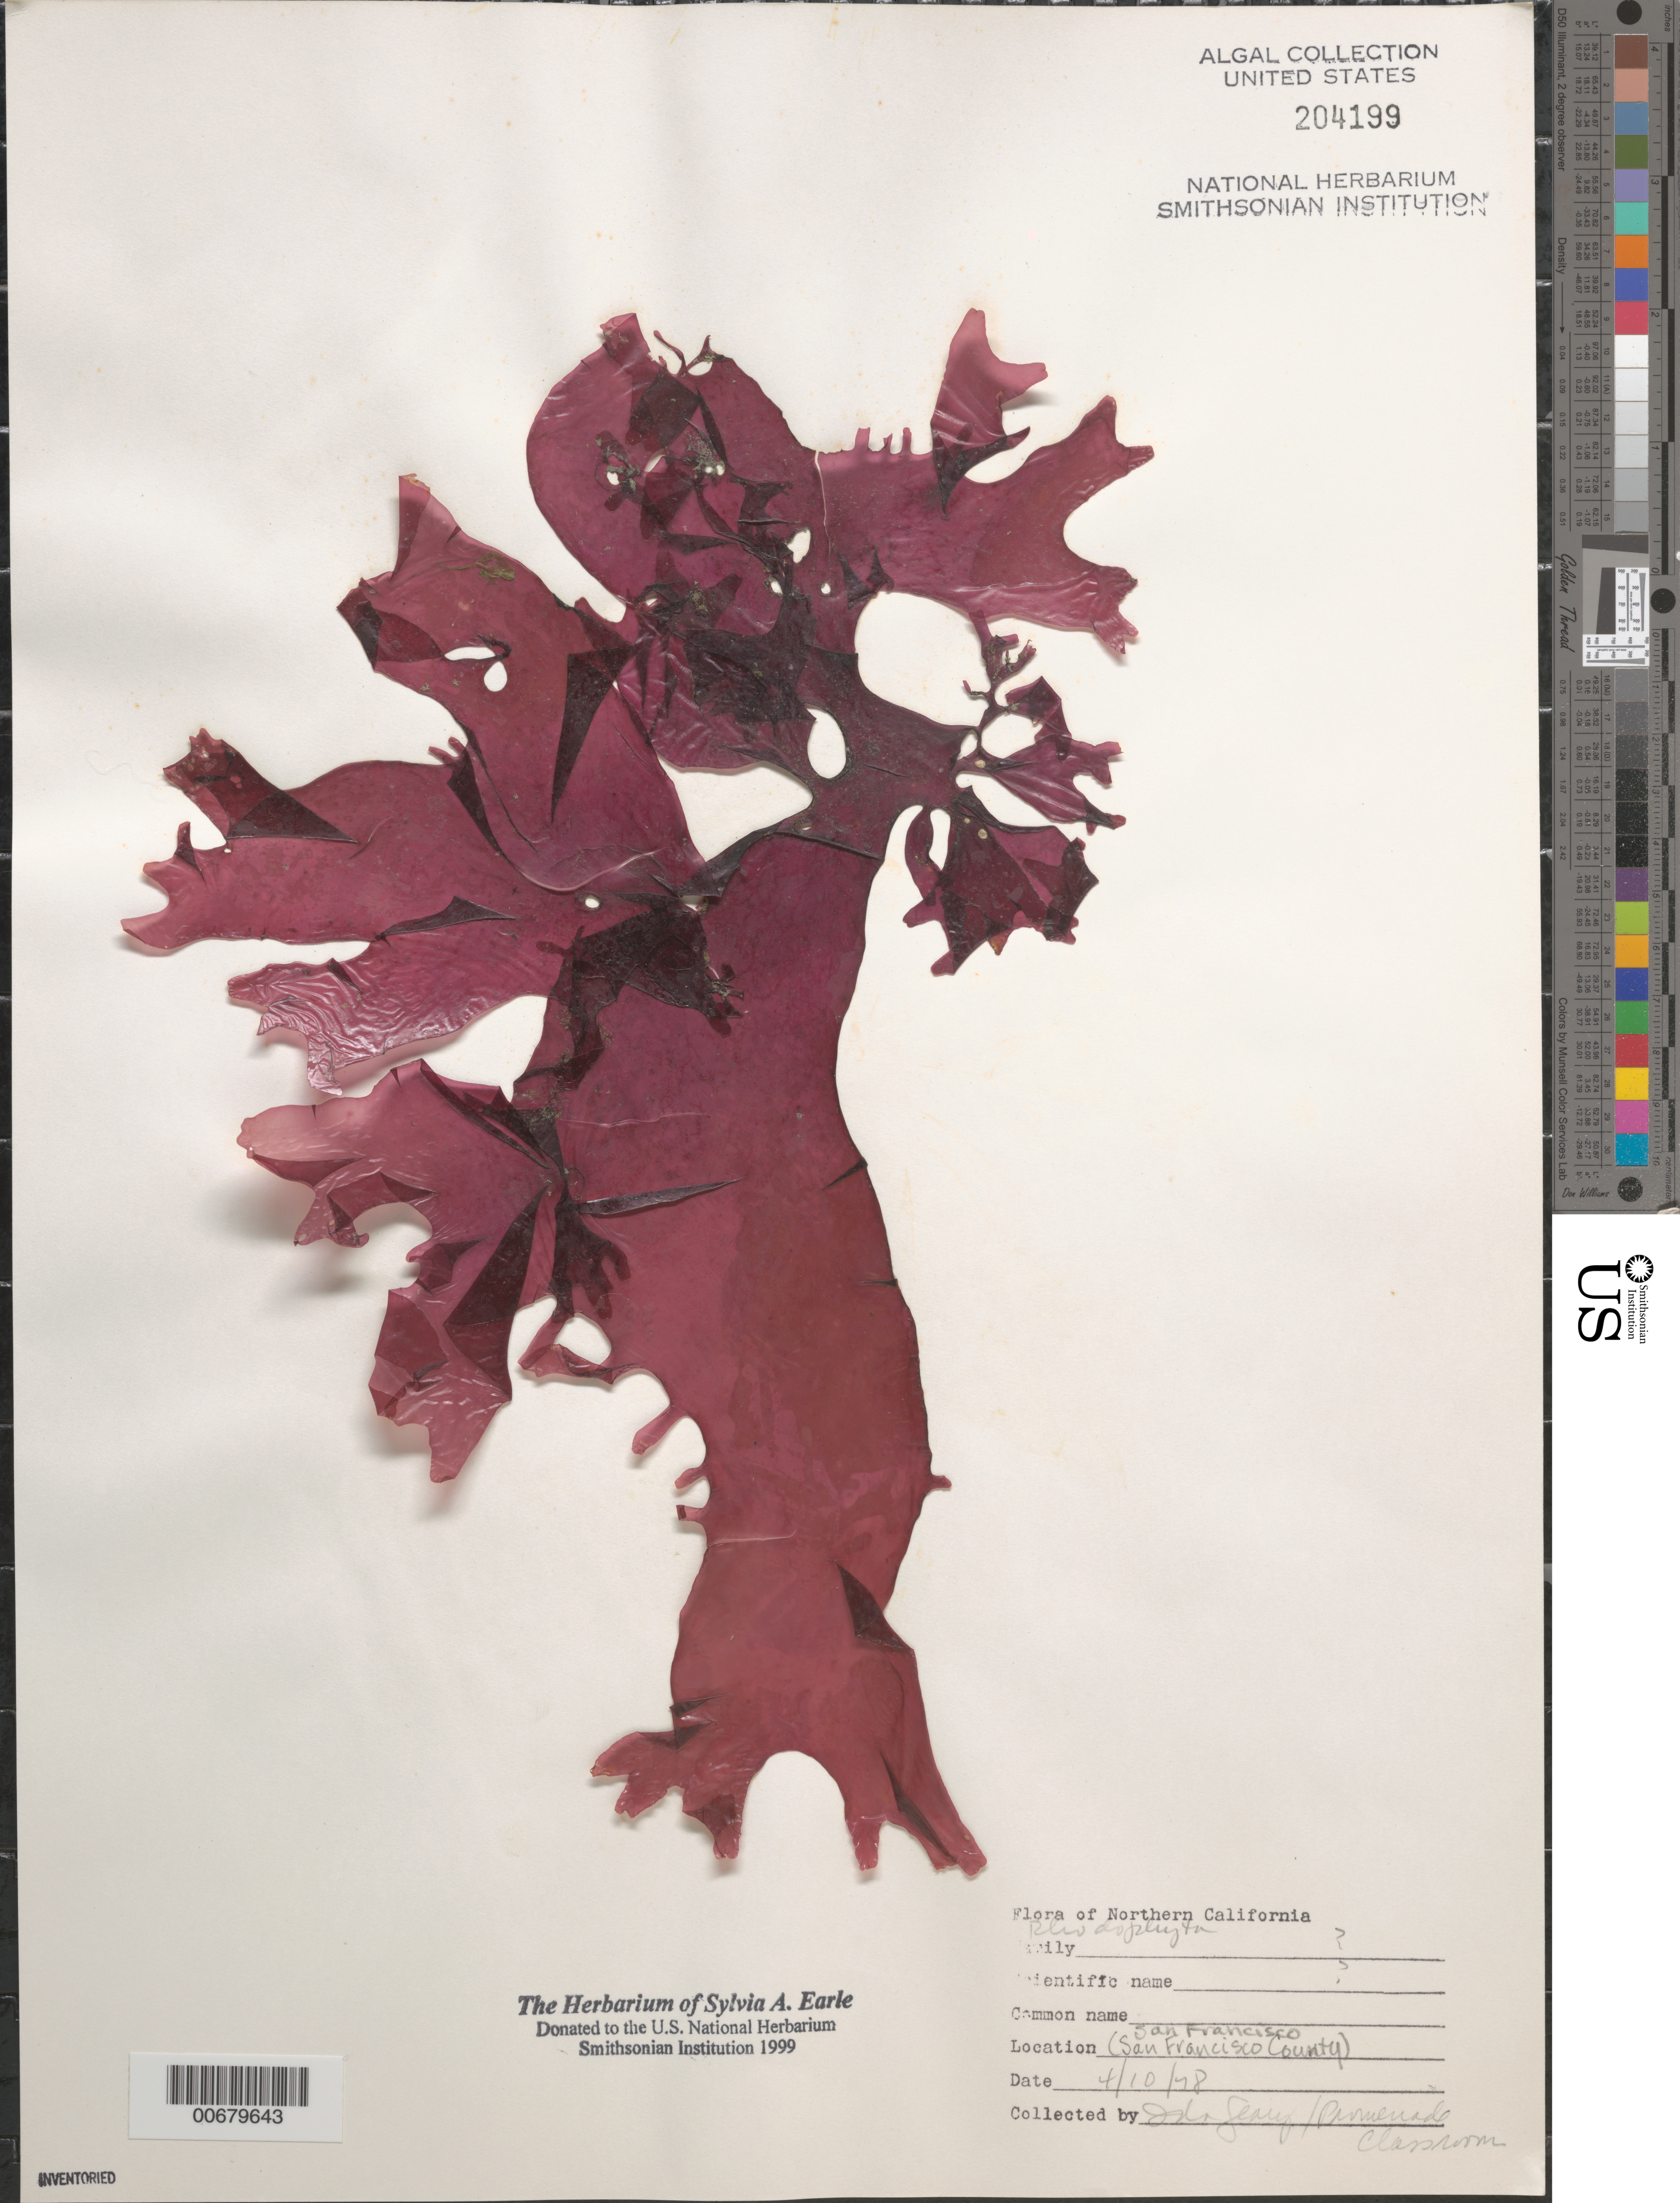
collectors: I. Geary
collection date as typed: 10 Apr 1978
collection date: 1978-04-10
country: United States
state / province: California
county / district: San Francisco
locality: San Francisco area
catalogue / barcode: US 204199